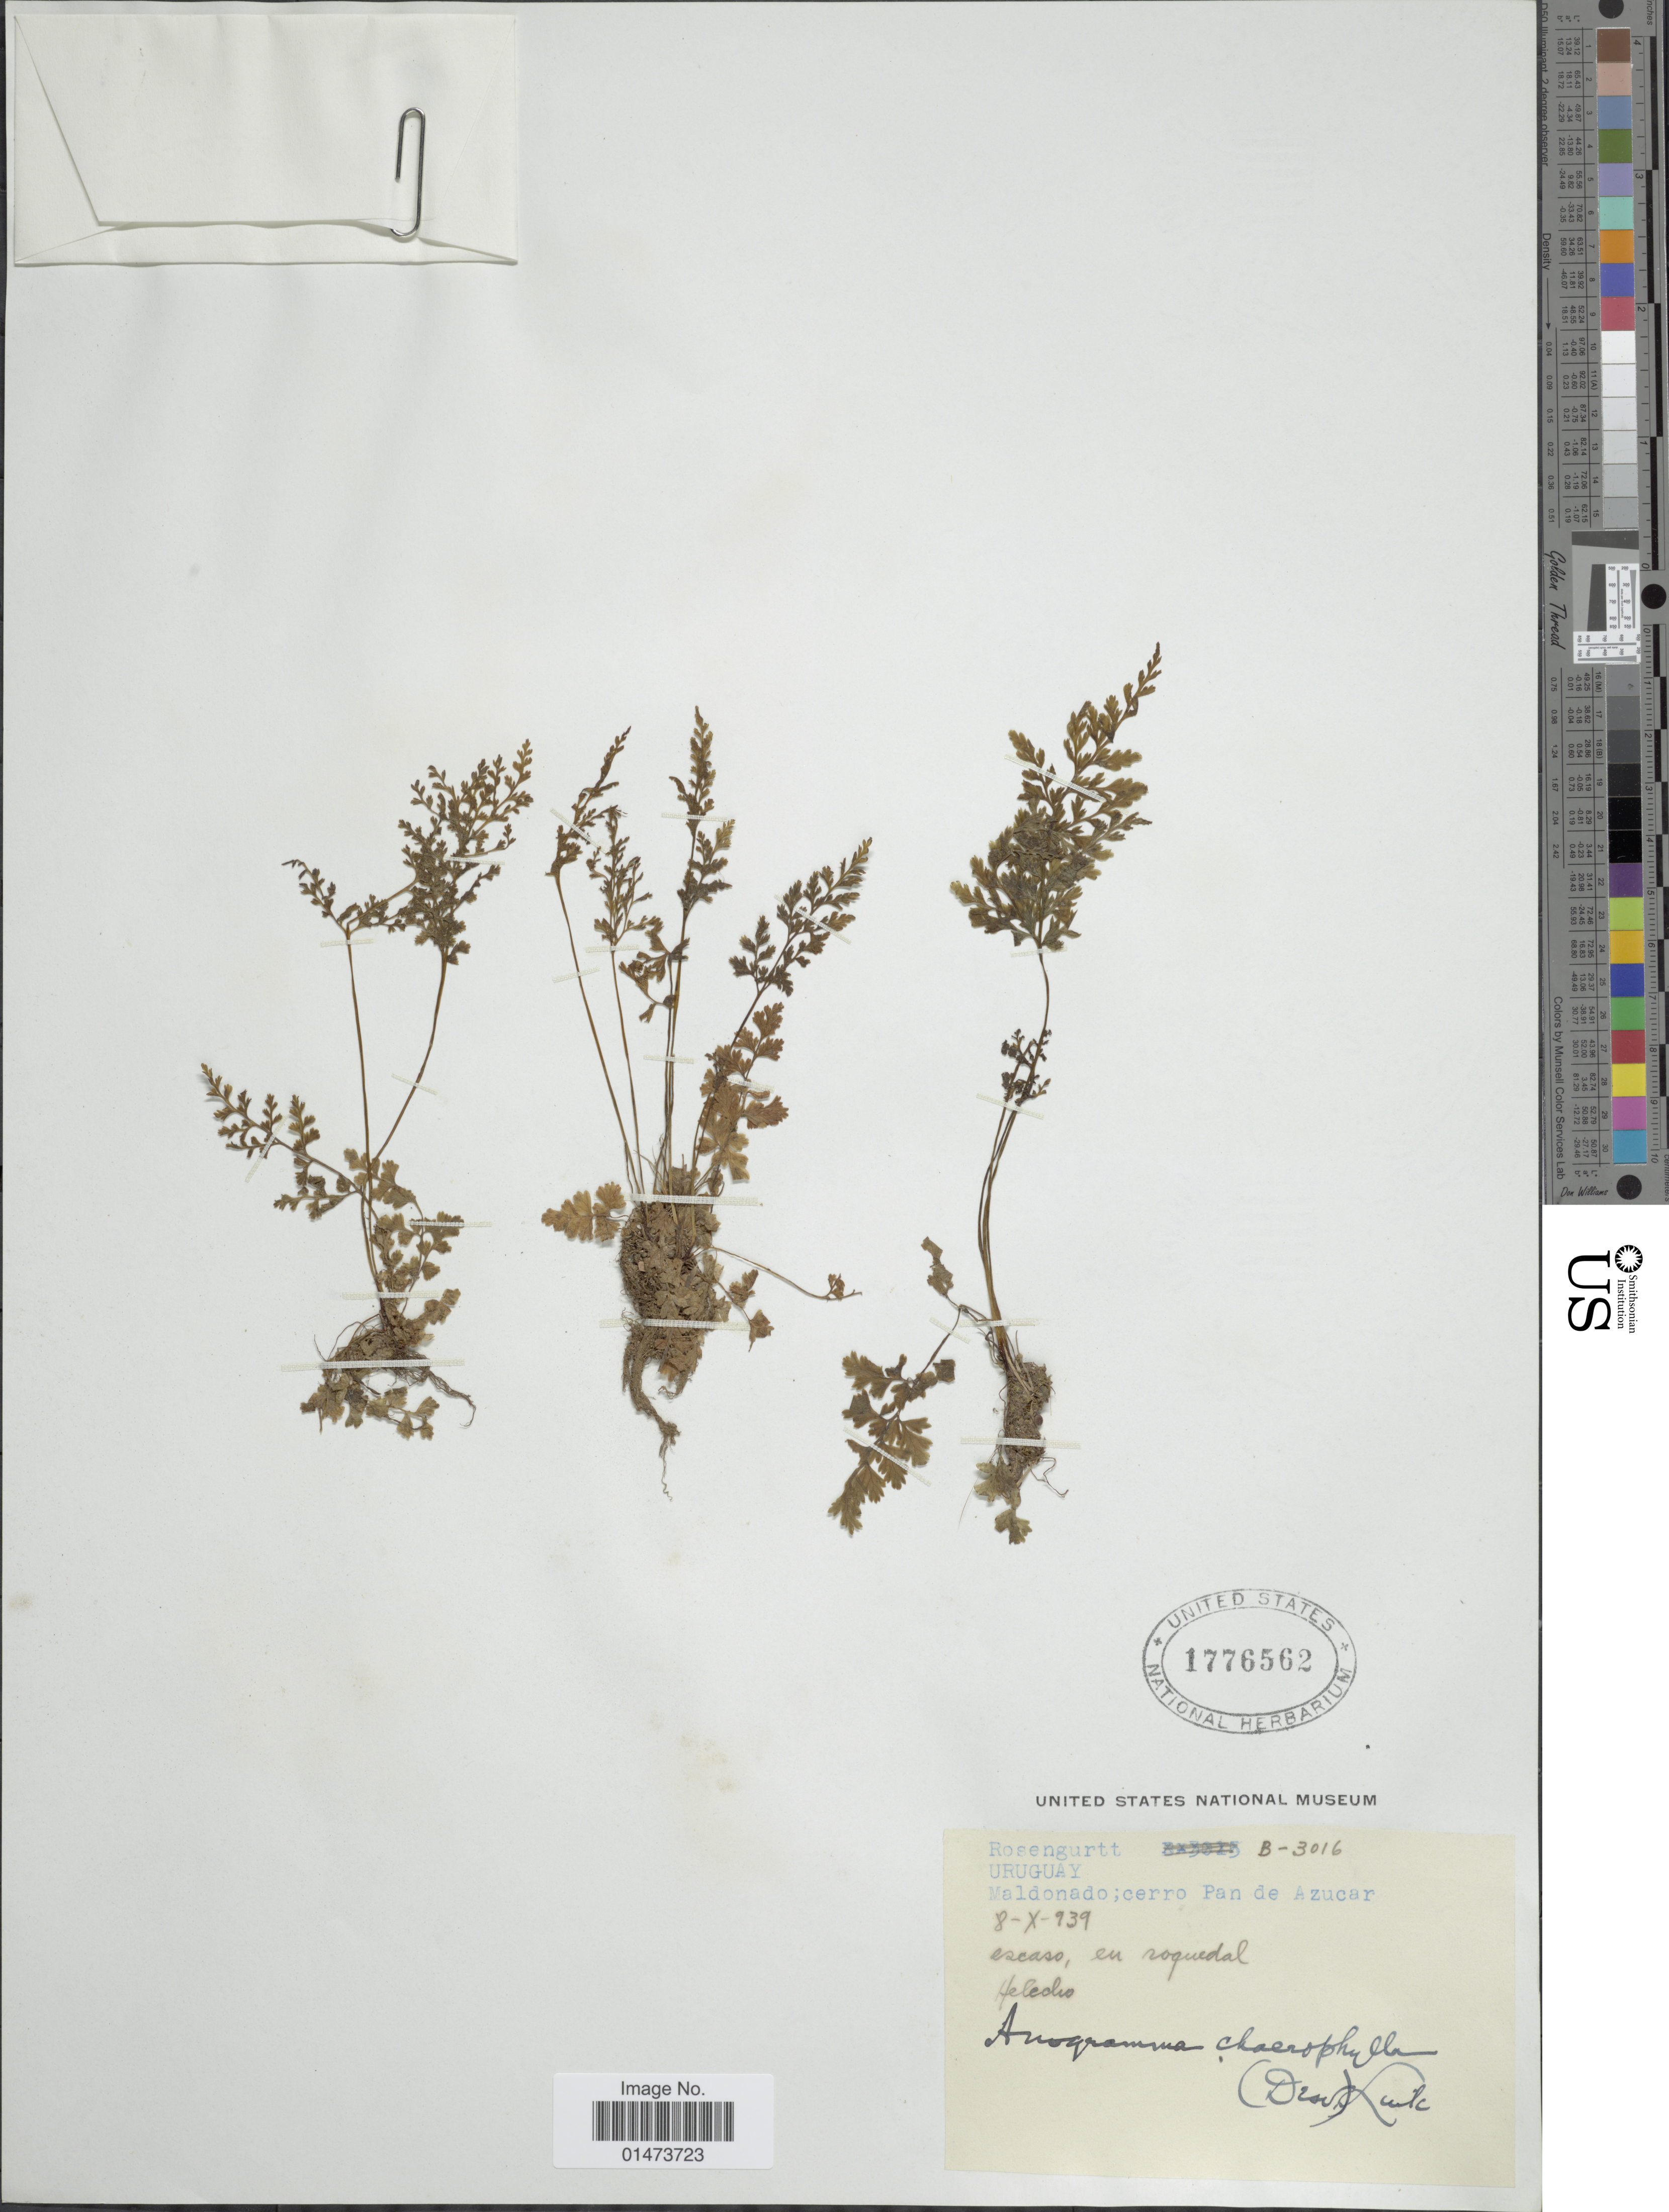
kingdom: Plantae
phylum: Tracheophyta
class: Polypodiopsida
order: Polypodiales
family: Pteridaceae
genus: Anogramma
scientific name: Anogramma chaerophylla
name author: (Desv.) Link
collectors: Rosengurtt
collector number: B-3016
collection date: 1939-10-08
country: Uruguay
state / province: Maldonado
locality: Cerro Pan de Azucar.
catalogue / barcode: US 1776562